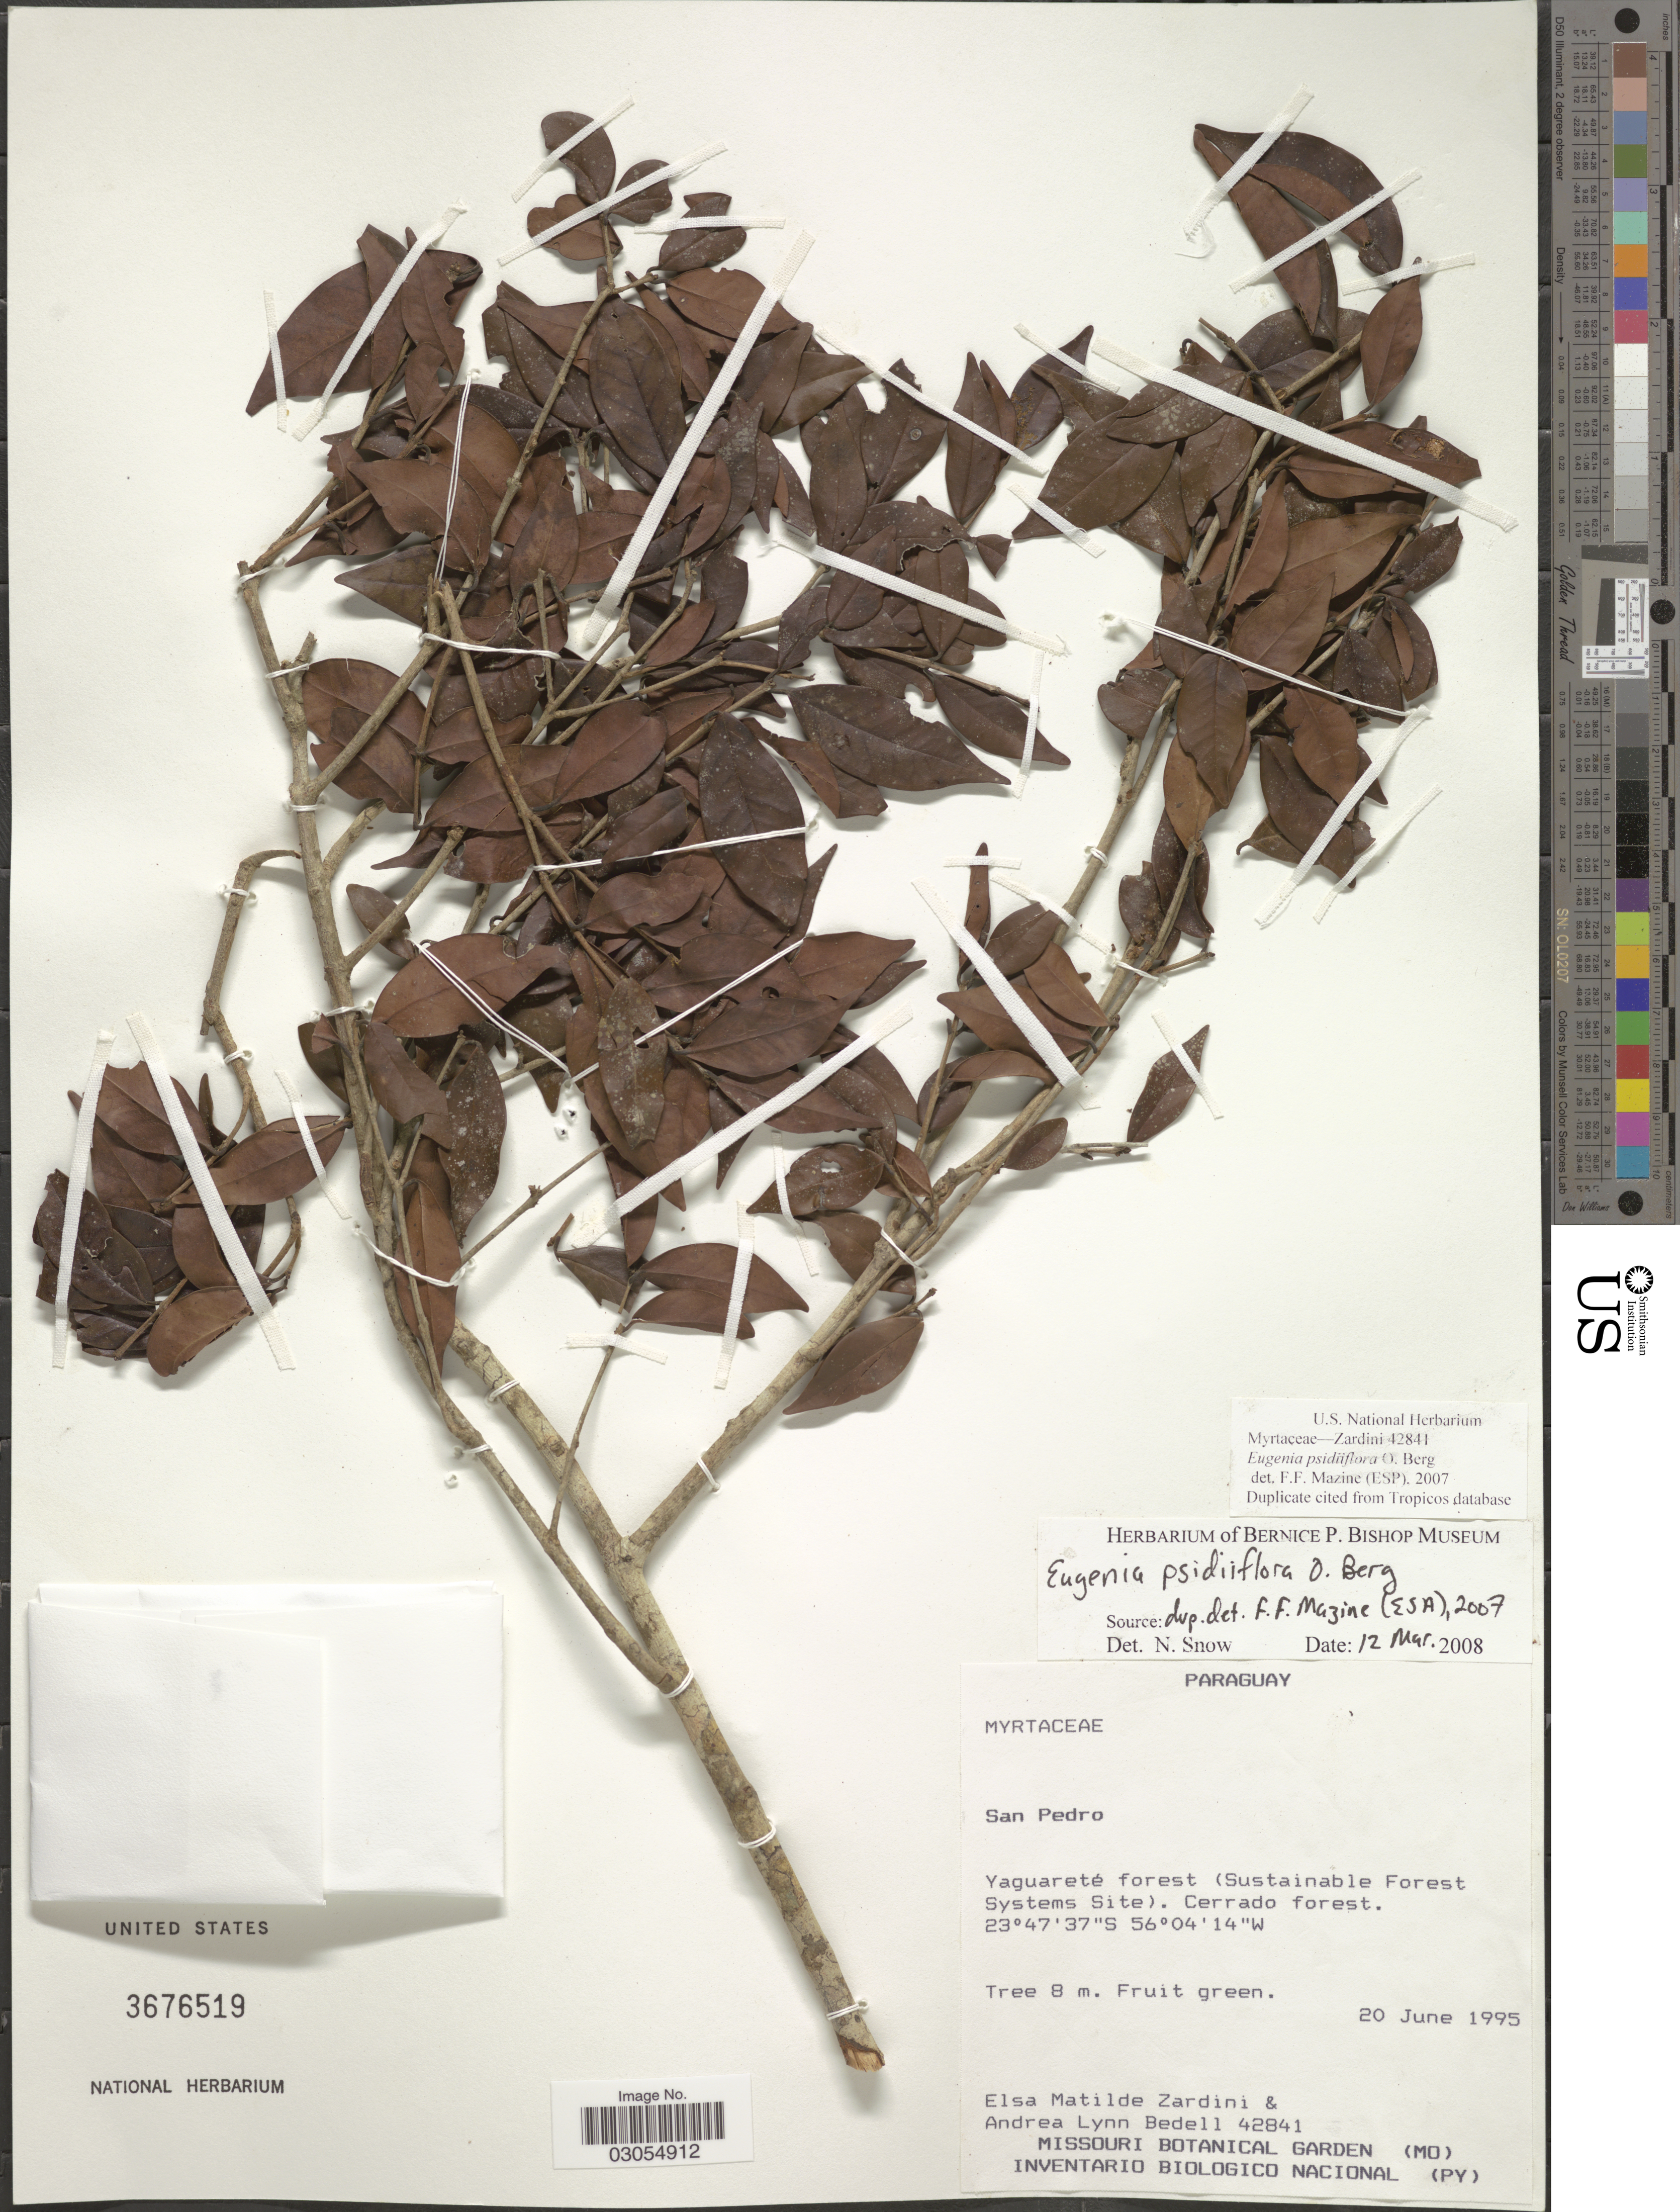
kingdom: Plantae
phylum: Tracheophyta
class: Magnoliopsida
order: Myrtales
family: Myrtaceae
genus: Eugenia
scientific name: Eugenia subterminalis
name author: DC.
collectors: E. M. Zardini & A. Bedell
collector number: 42841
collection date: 1995-06-20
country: Paraguay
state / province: San Pedro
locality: Yaguareté forest (Sustainable Forest Systems Site).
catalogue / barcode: US 3676519